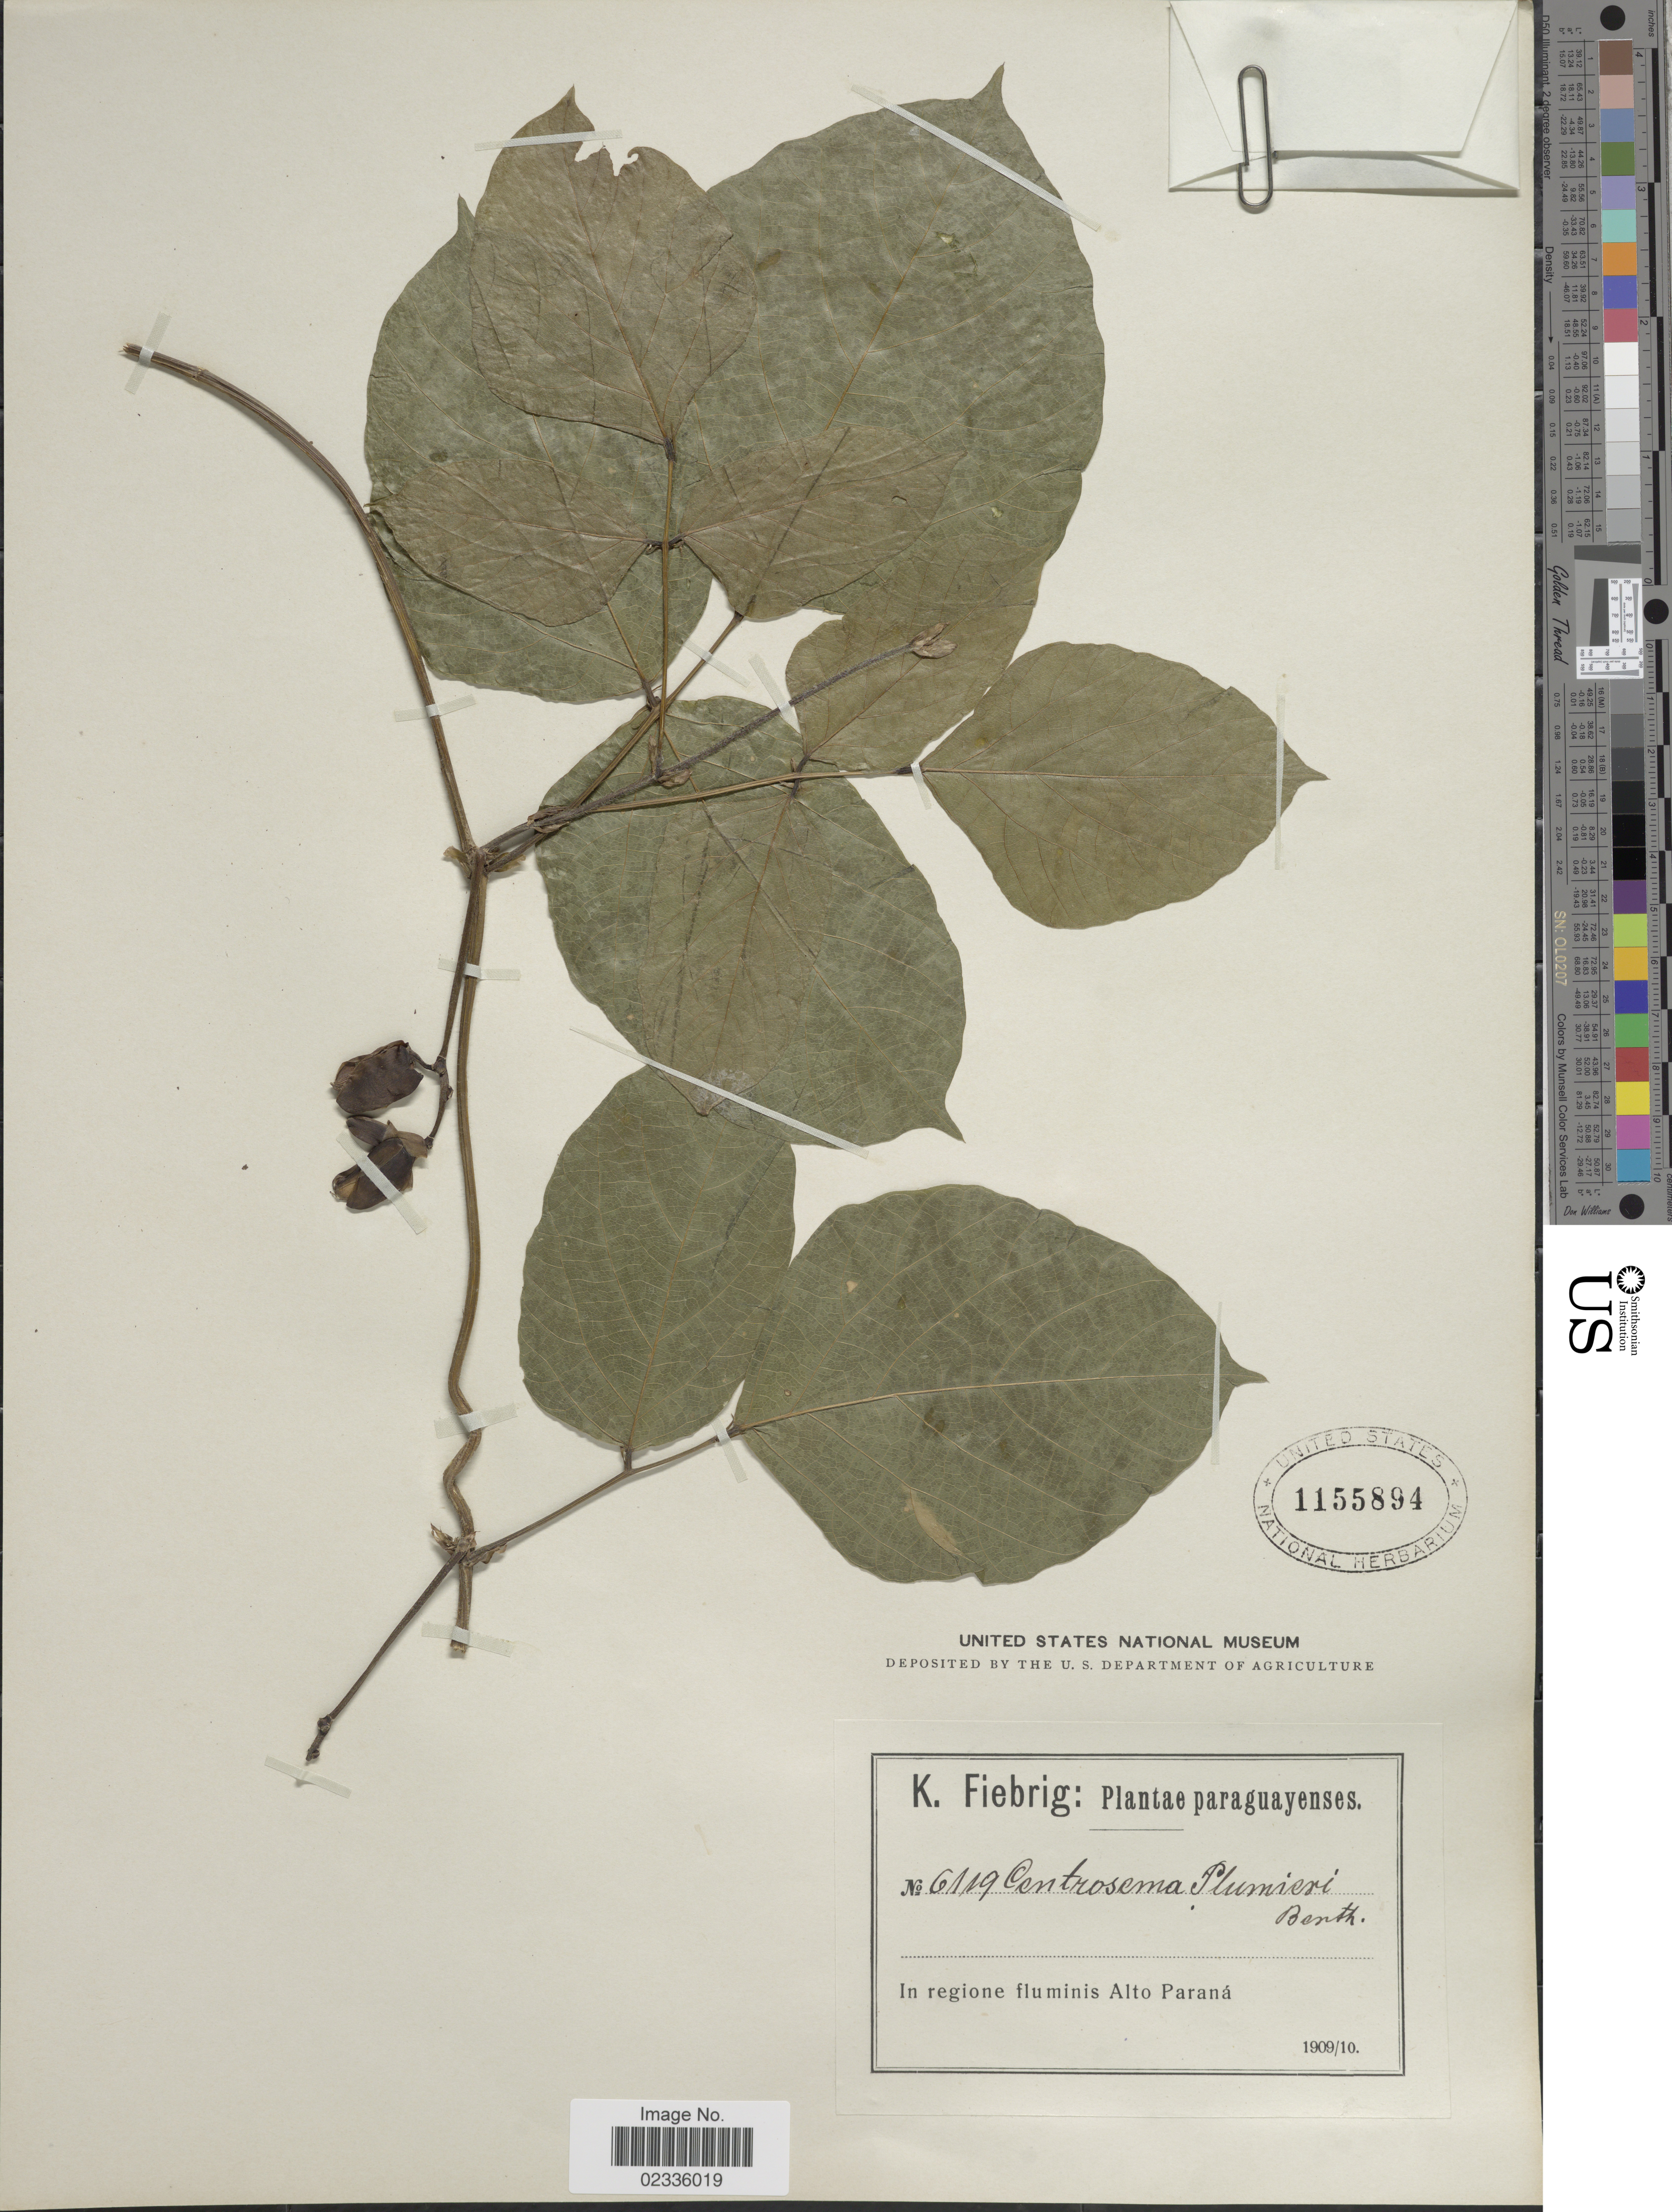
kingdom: Plantae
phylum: Tracheophyta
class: Magnoliopsida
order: Fabales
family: Fabaceae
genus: Centrosema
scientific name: Centrosema plumieri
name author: (Turpin ex Pers.) Benth.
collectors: K. Fiebrig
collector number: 6119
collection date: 1909/1910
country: Paraguay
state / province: Alto Parana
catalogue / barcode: US 1155894